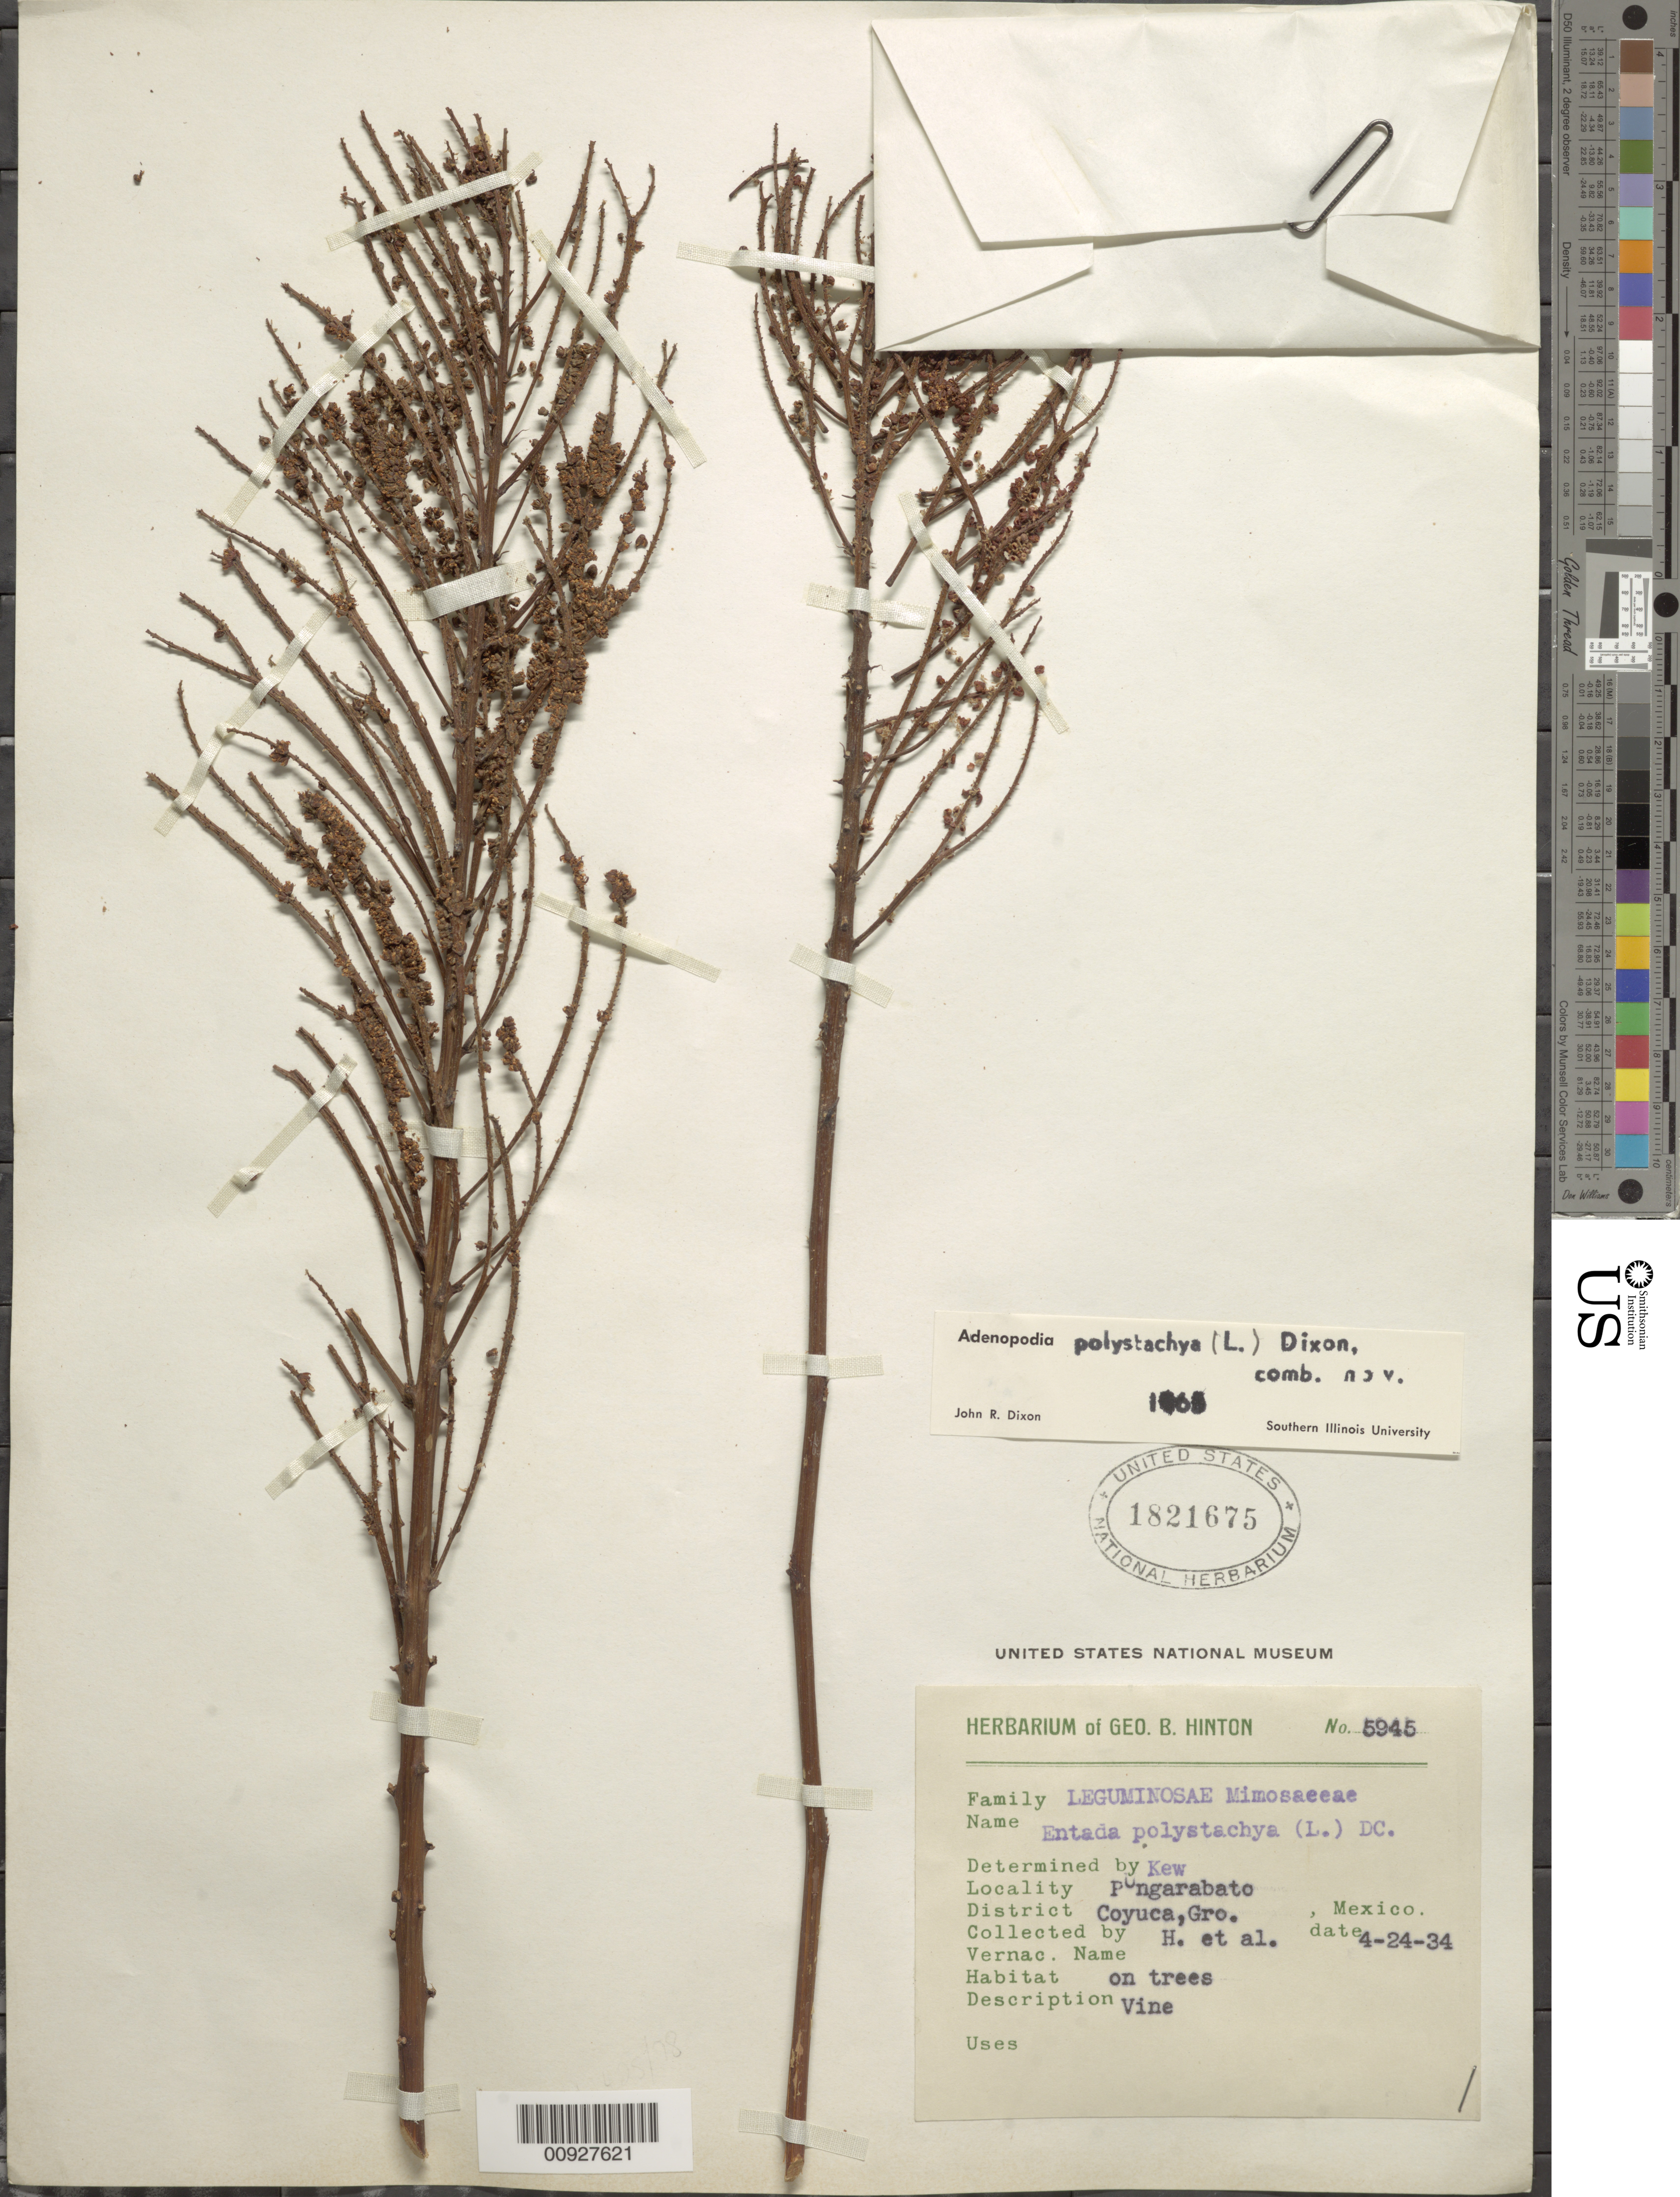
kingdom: Plantae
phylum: Tracheophyta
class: Magnoliopsida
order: Fabales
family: Fabaceae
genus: Entada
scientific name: Entada polystachya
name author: (L.) DC.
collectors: G. B. Hinton & et al.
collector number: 5945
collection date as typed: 24 Apr 1934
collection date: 1934-04-24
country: Mexico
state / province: Guerrero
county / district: Coyuca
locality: Pungarabato, District Coyuca, Guerrero.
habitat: On trees.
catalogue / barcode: US 1821675